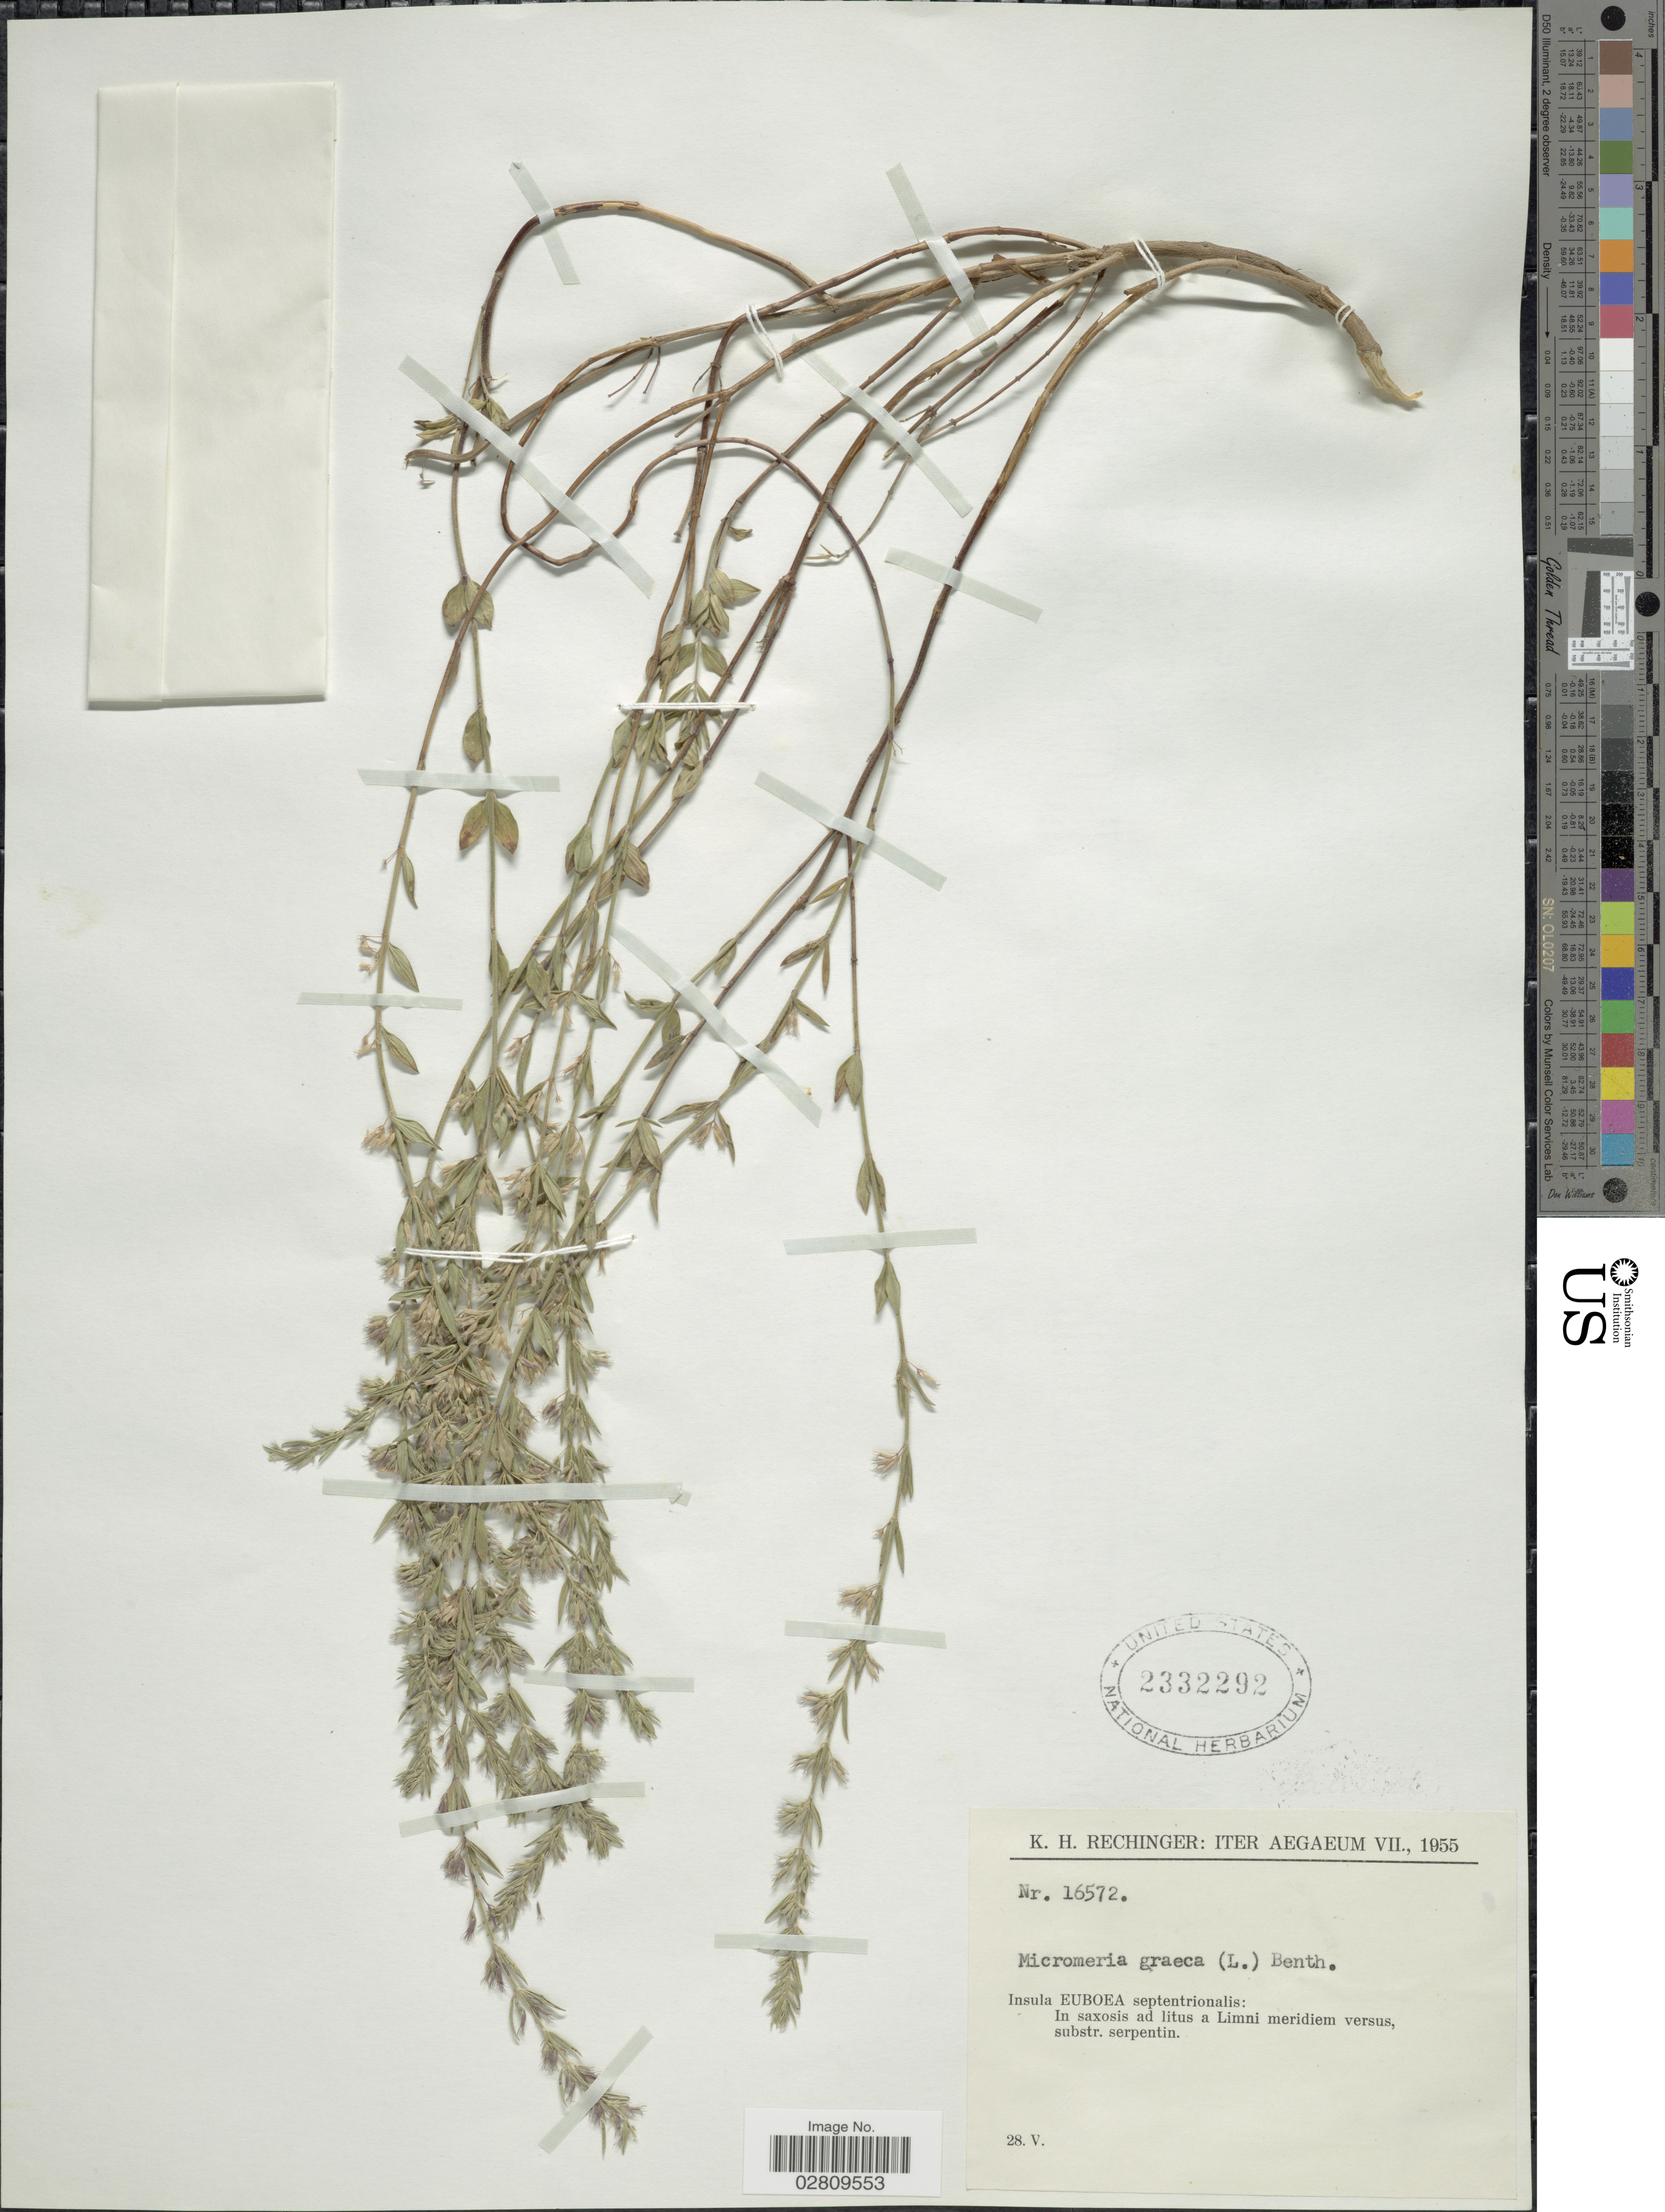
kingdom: Plantae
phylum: Tracheophyta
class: Magnoliopsida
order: Lamiales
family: Lamiaceae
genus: Micromeria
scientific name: Micromeria graeca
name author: Benth. ex Rchb.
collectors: K. H. Rechinger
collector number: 16572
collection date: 1955-05-28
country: Greece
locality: Iter Aegaeum. Insula Euboea septentrionalis: In saxosis ad litus a Limni meridiem versus, substr. serpentin.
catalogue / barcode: US 2332292